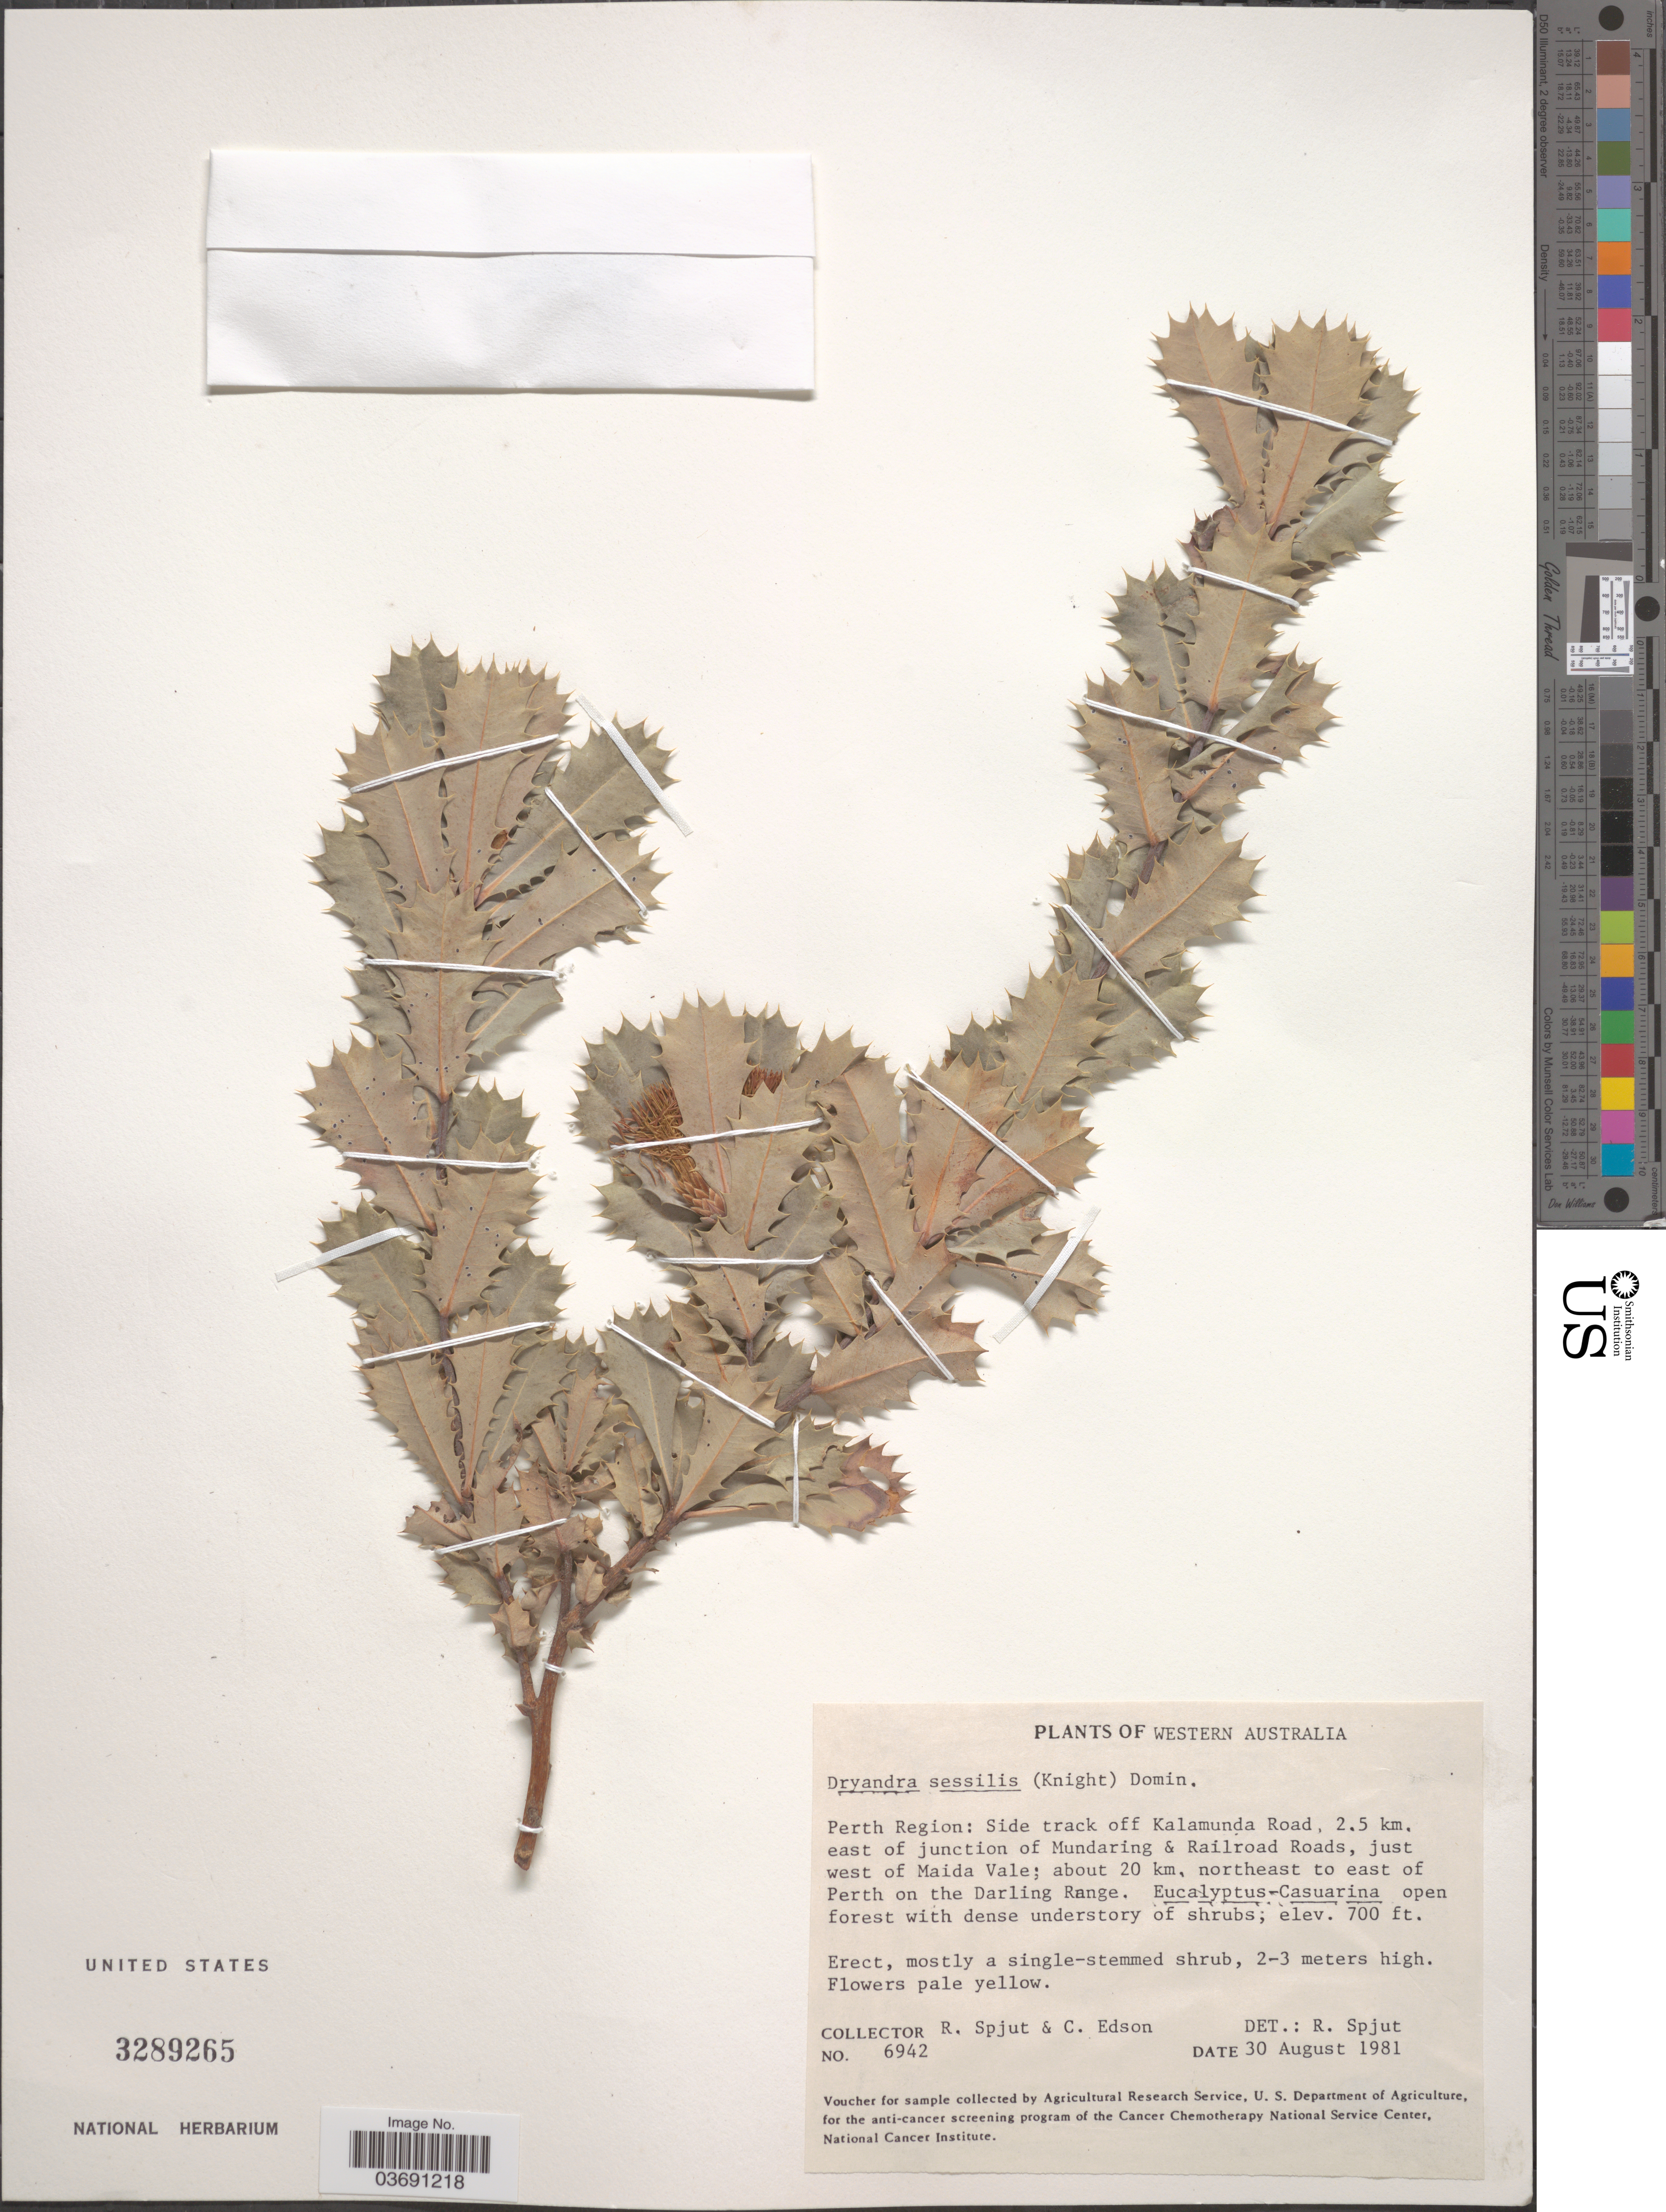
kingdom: Plantae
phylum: Tracheophyta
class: Magnoliopsida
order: Proteales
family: Proteaceae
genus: Dryandra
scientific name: Dryandra sessilis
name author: (Knight) Domin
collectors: R. Spjut & C. Edson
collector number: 6942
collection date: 1981-08-30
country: Australia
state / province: Western Australia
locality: Perth Region: Side track off Kalamunda Road, 2.5 km. east of junction of Mundaring & Railroad Roads, just west of Maida Vale; about 20 km, northeast to east of Perth on the Darling Range.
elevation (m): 213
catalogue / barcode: US 3289265